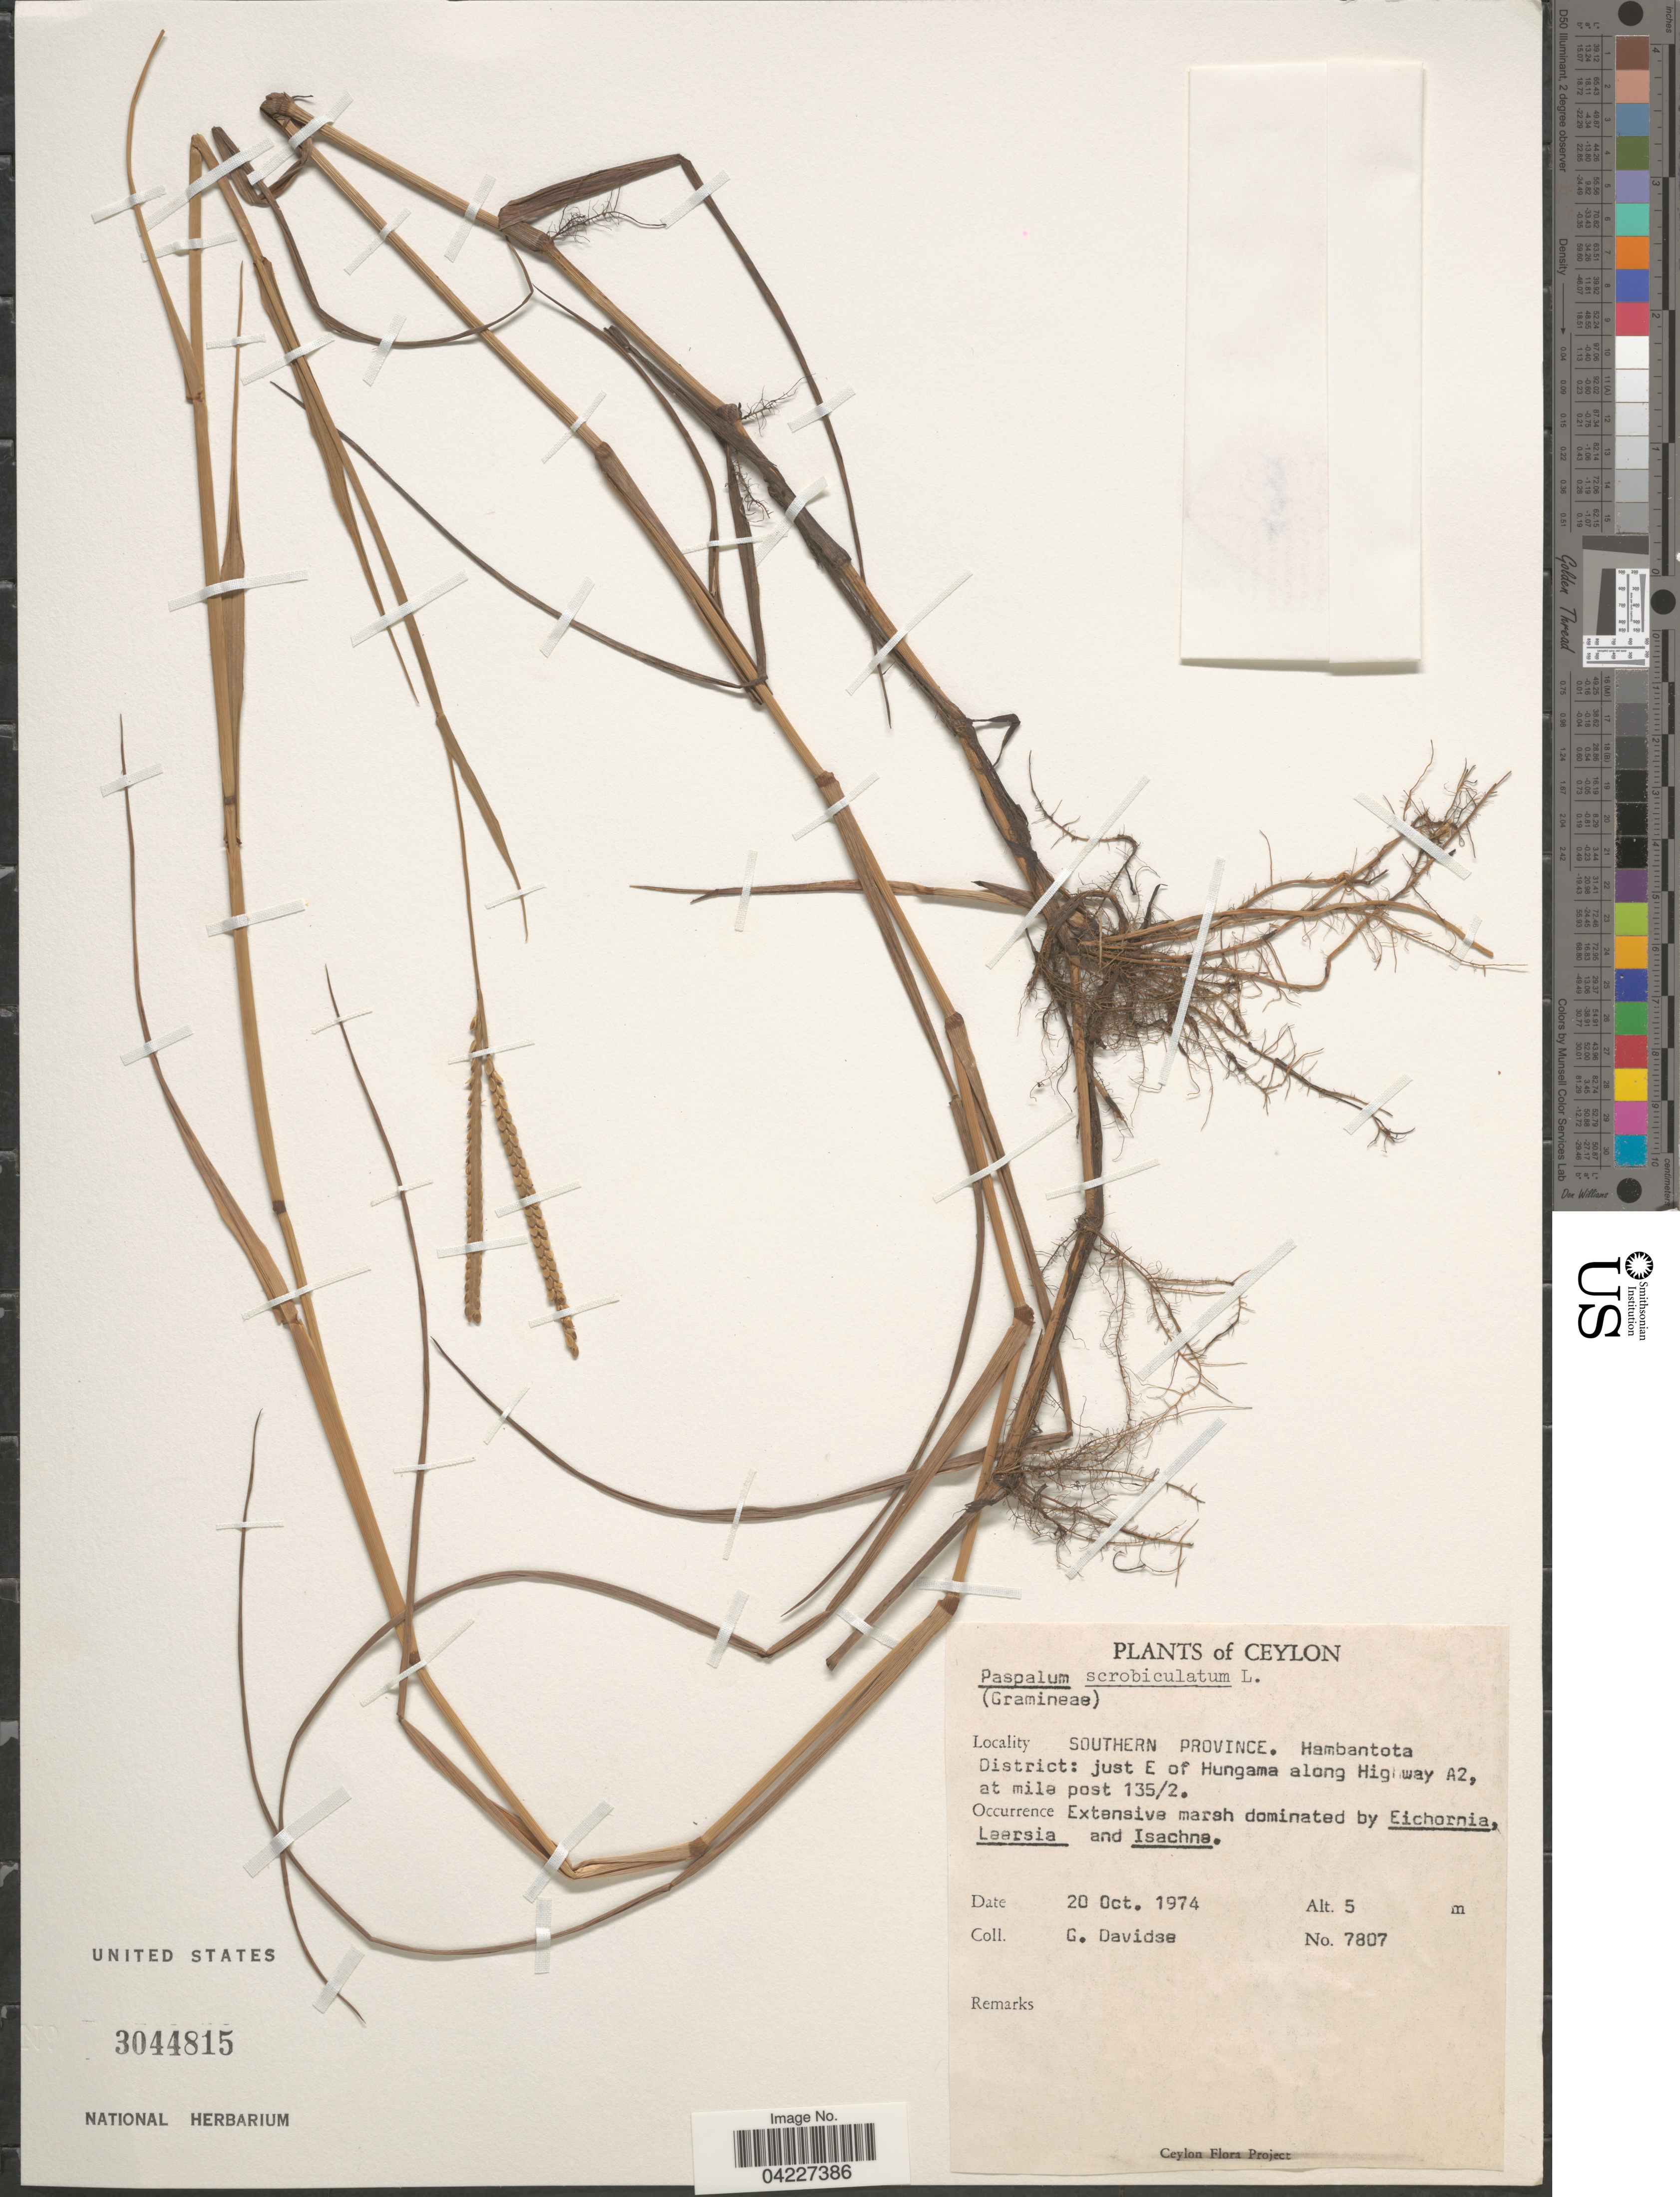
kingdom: Plantae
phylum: Tracheophyta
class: Liliopsida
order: Poales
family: Poaceae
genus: Paspalum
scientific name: Paspalum scrobiculatum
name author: L.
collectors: G. Davidse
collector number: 7807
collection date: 1974-10-20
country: Sri Lanka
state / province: Southern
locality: Ceylon. Hambantota District: just E of Hungama along Highway A2, at mile post 135/2.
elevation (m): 5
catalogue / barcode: US 3044815